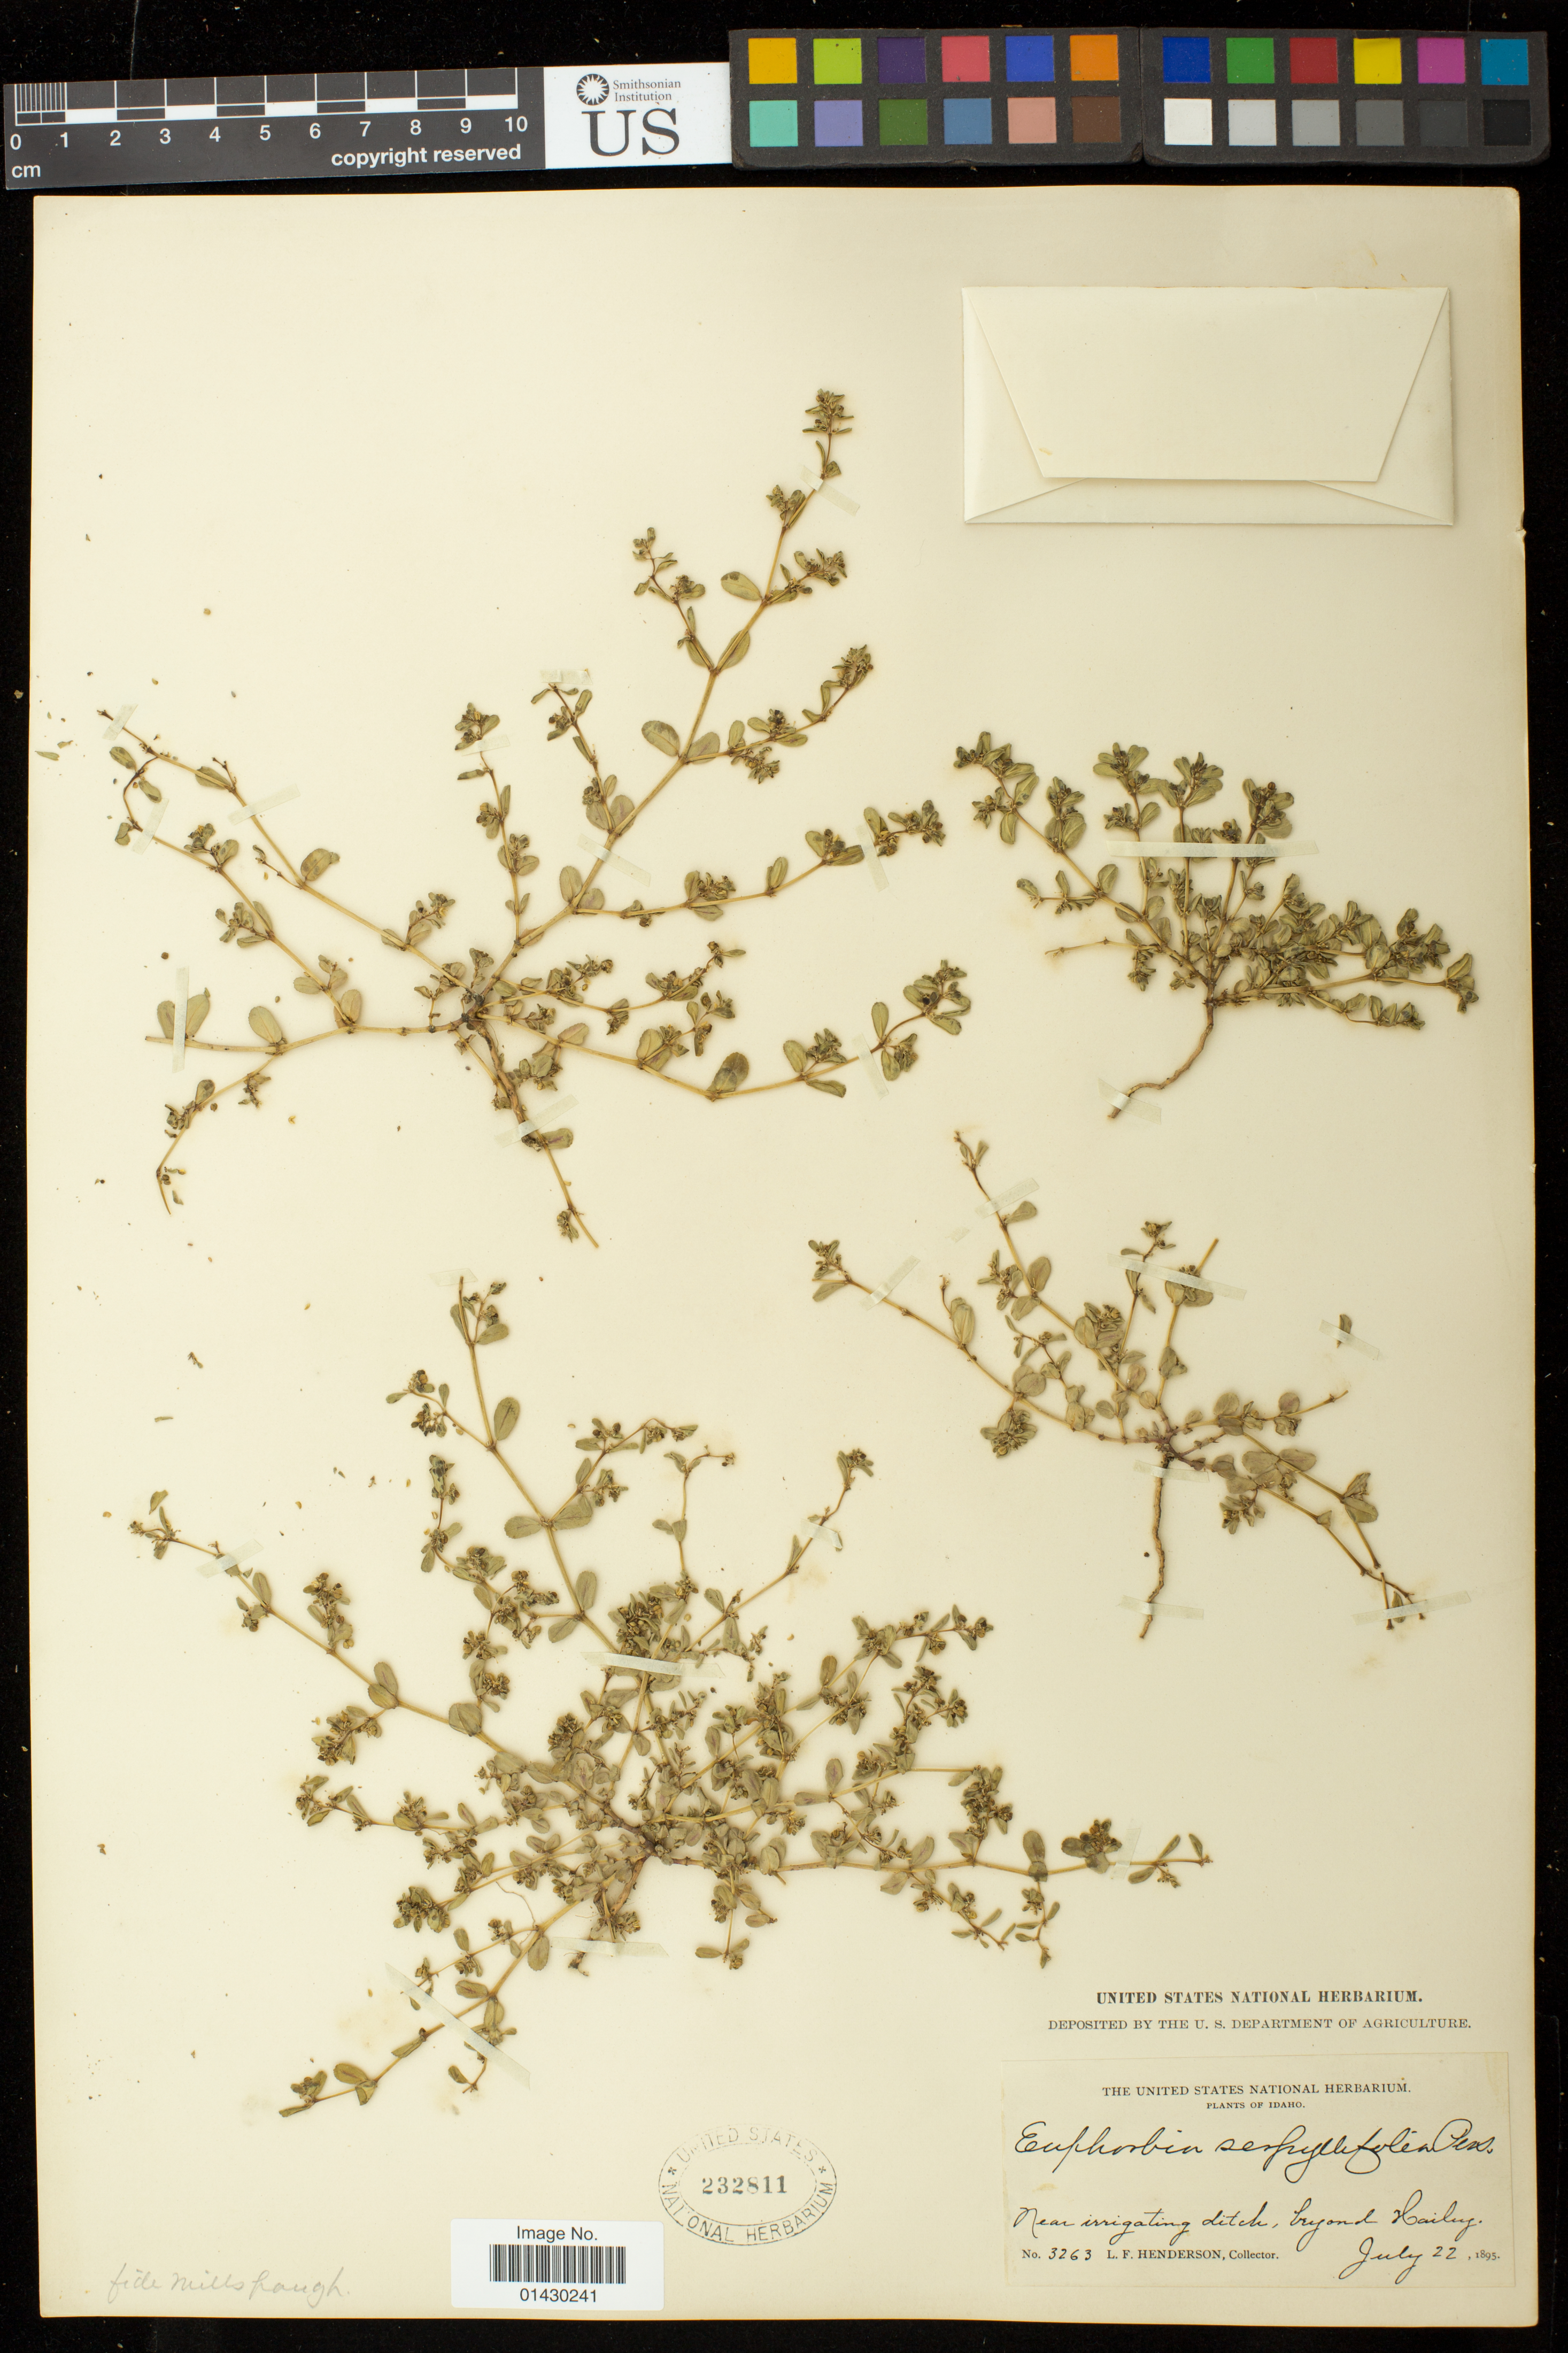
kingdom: Plantae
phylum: Tracheophyta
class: Magnoliopsida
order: Malpighiales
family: Euphorbiaceae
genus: Euphorbia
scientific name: Euphorbia serpillifolia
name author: Pers.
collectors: L. F. Henderson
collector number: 3263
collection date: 1895-07-22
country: United States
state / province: Idaho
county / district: Blaine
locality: Beyond Hailey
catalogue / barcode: US 232811